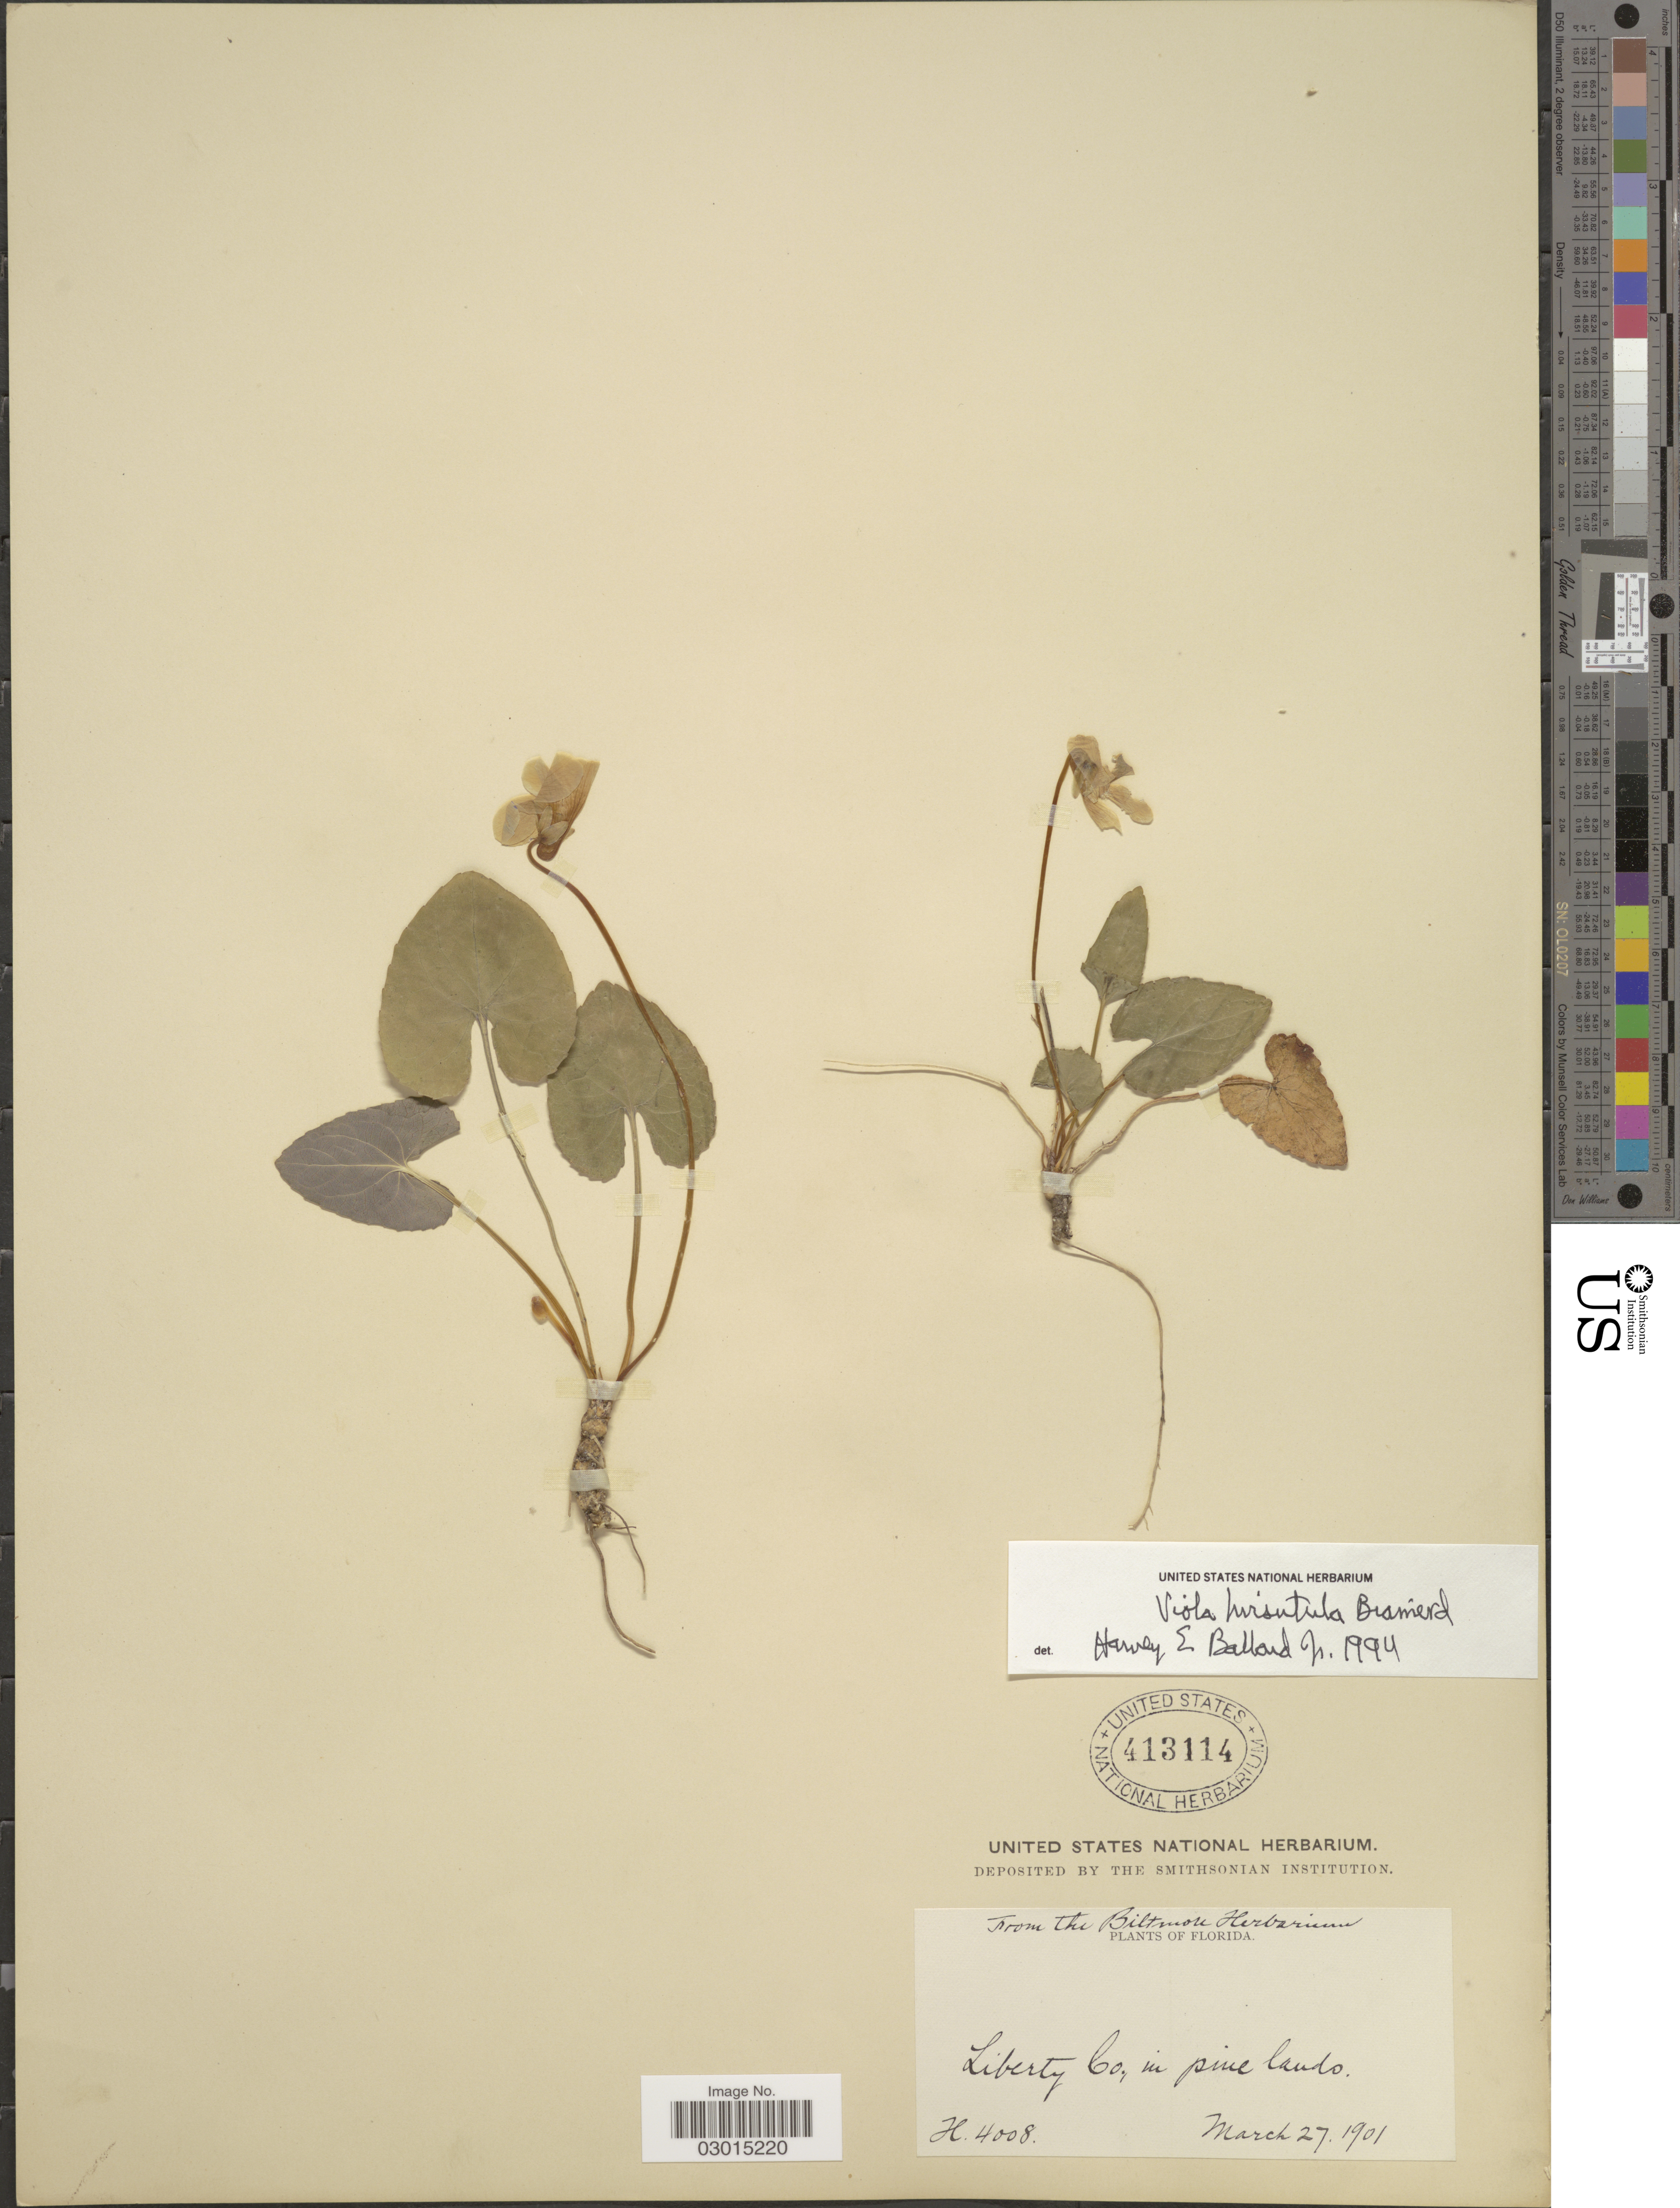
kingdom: Plantae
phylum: Tracheophyta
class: Magnoliopsida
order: Malpighiales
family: Violaceae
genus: Viola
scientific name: Viola hirsutula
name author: Brainerd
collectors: ex herb. Biltmore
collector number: H4008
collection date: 1901-03-27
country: United States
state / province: Florida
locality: Liberty Co., in pine lands.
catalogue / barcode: US 413114